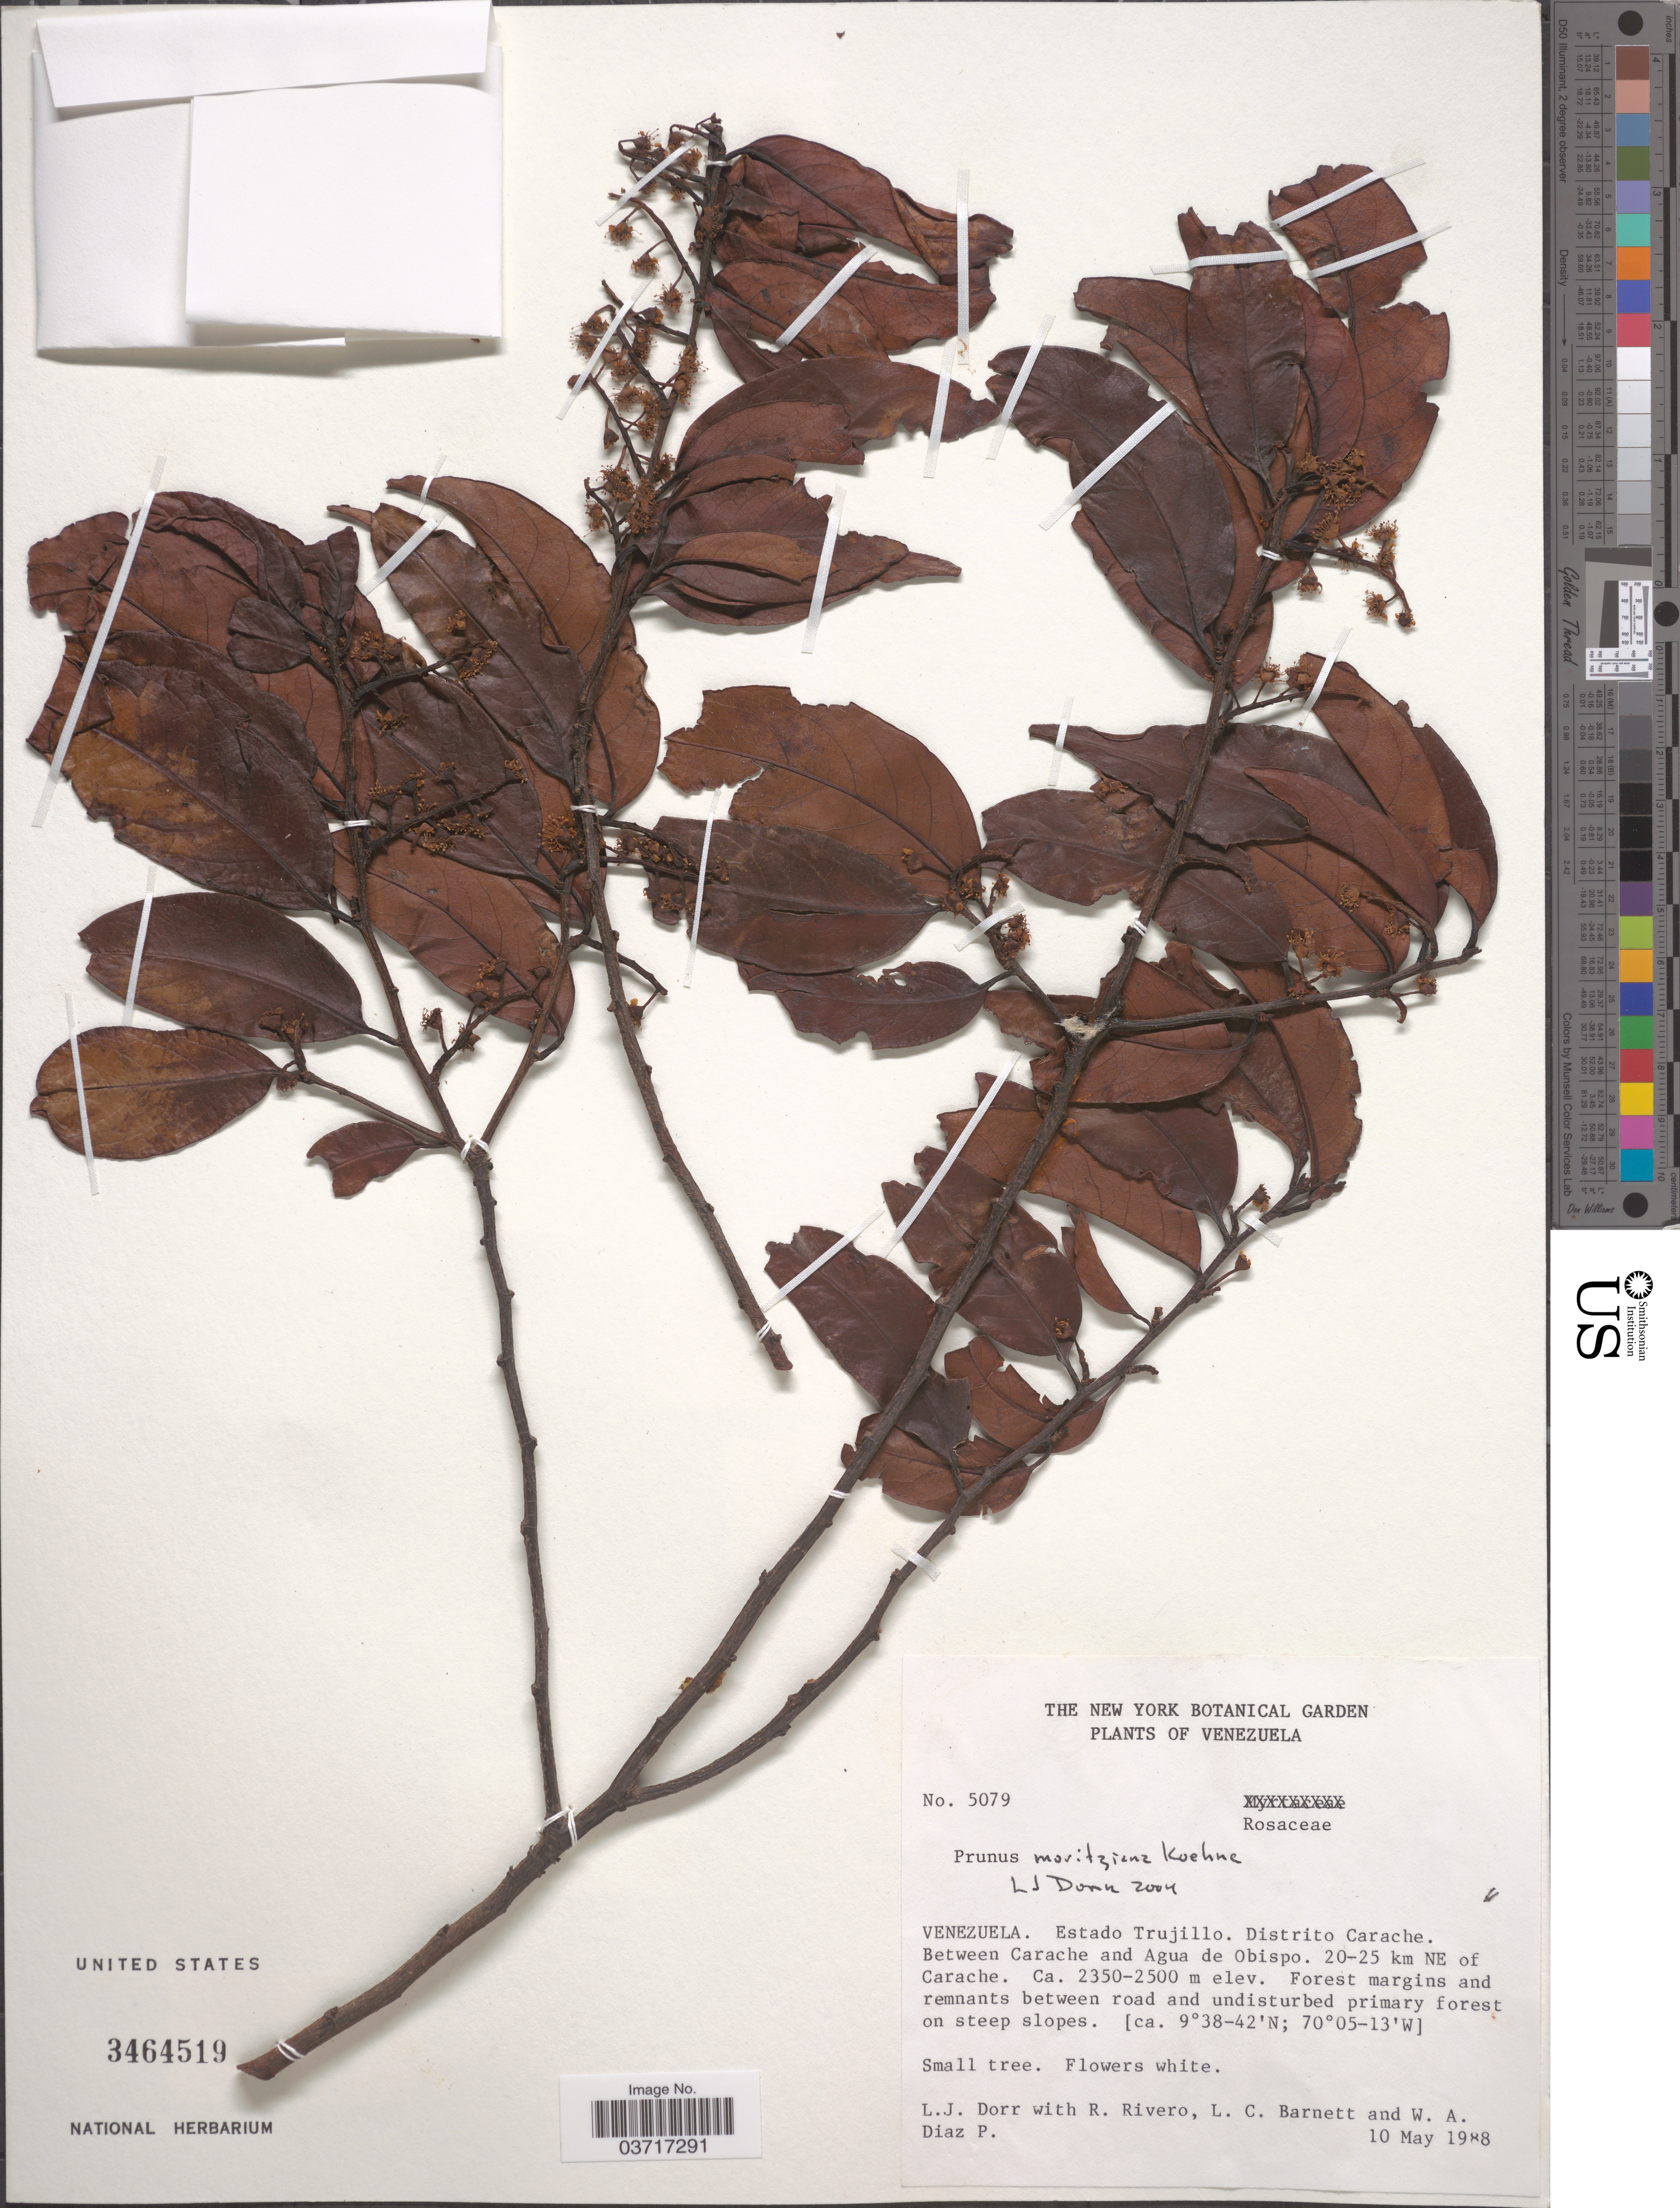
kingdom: Plantae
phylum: Tracheophyta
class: Magnoliopsida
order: Rosales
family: Rosaceae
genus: Prunus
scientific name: Prunus sp.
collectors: L. J. Dorr, R. Rivero, L. C. Barnett & W. Díaz P.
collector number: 5079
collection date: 1988-05-10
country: Venezuela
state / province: Trujillo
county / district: Carache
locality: Between Carache and Agua de Obispo. 20-25 km NE of Carache.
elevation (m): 2350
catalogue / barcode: US 3464519